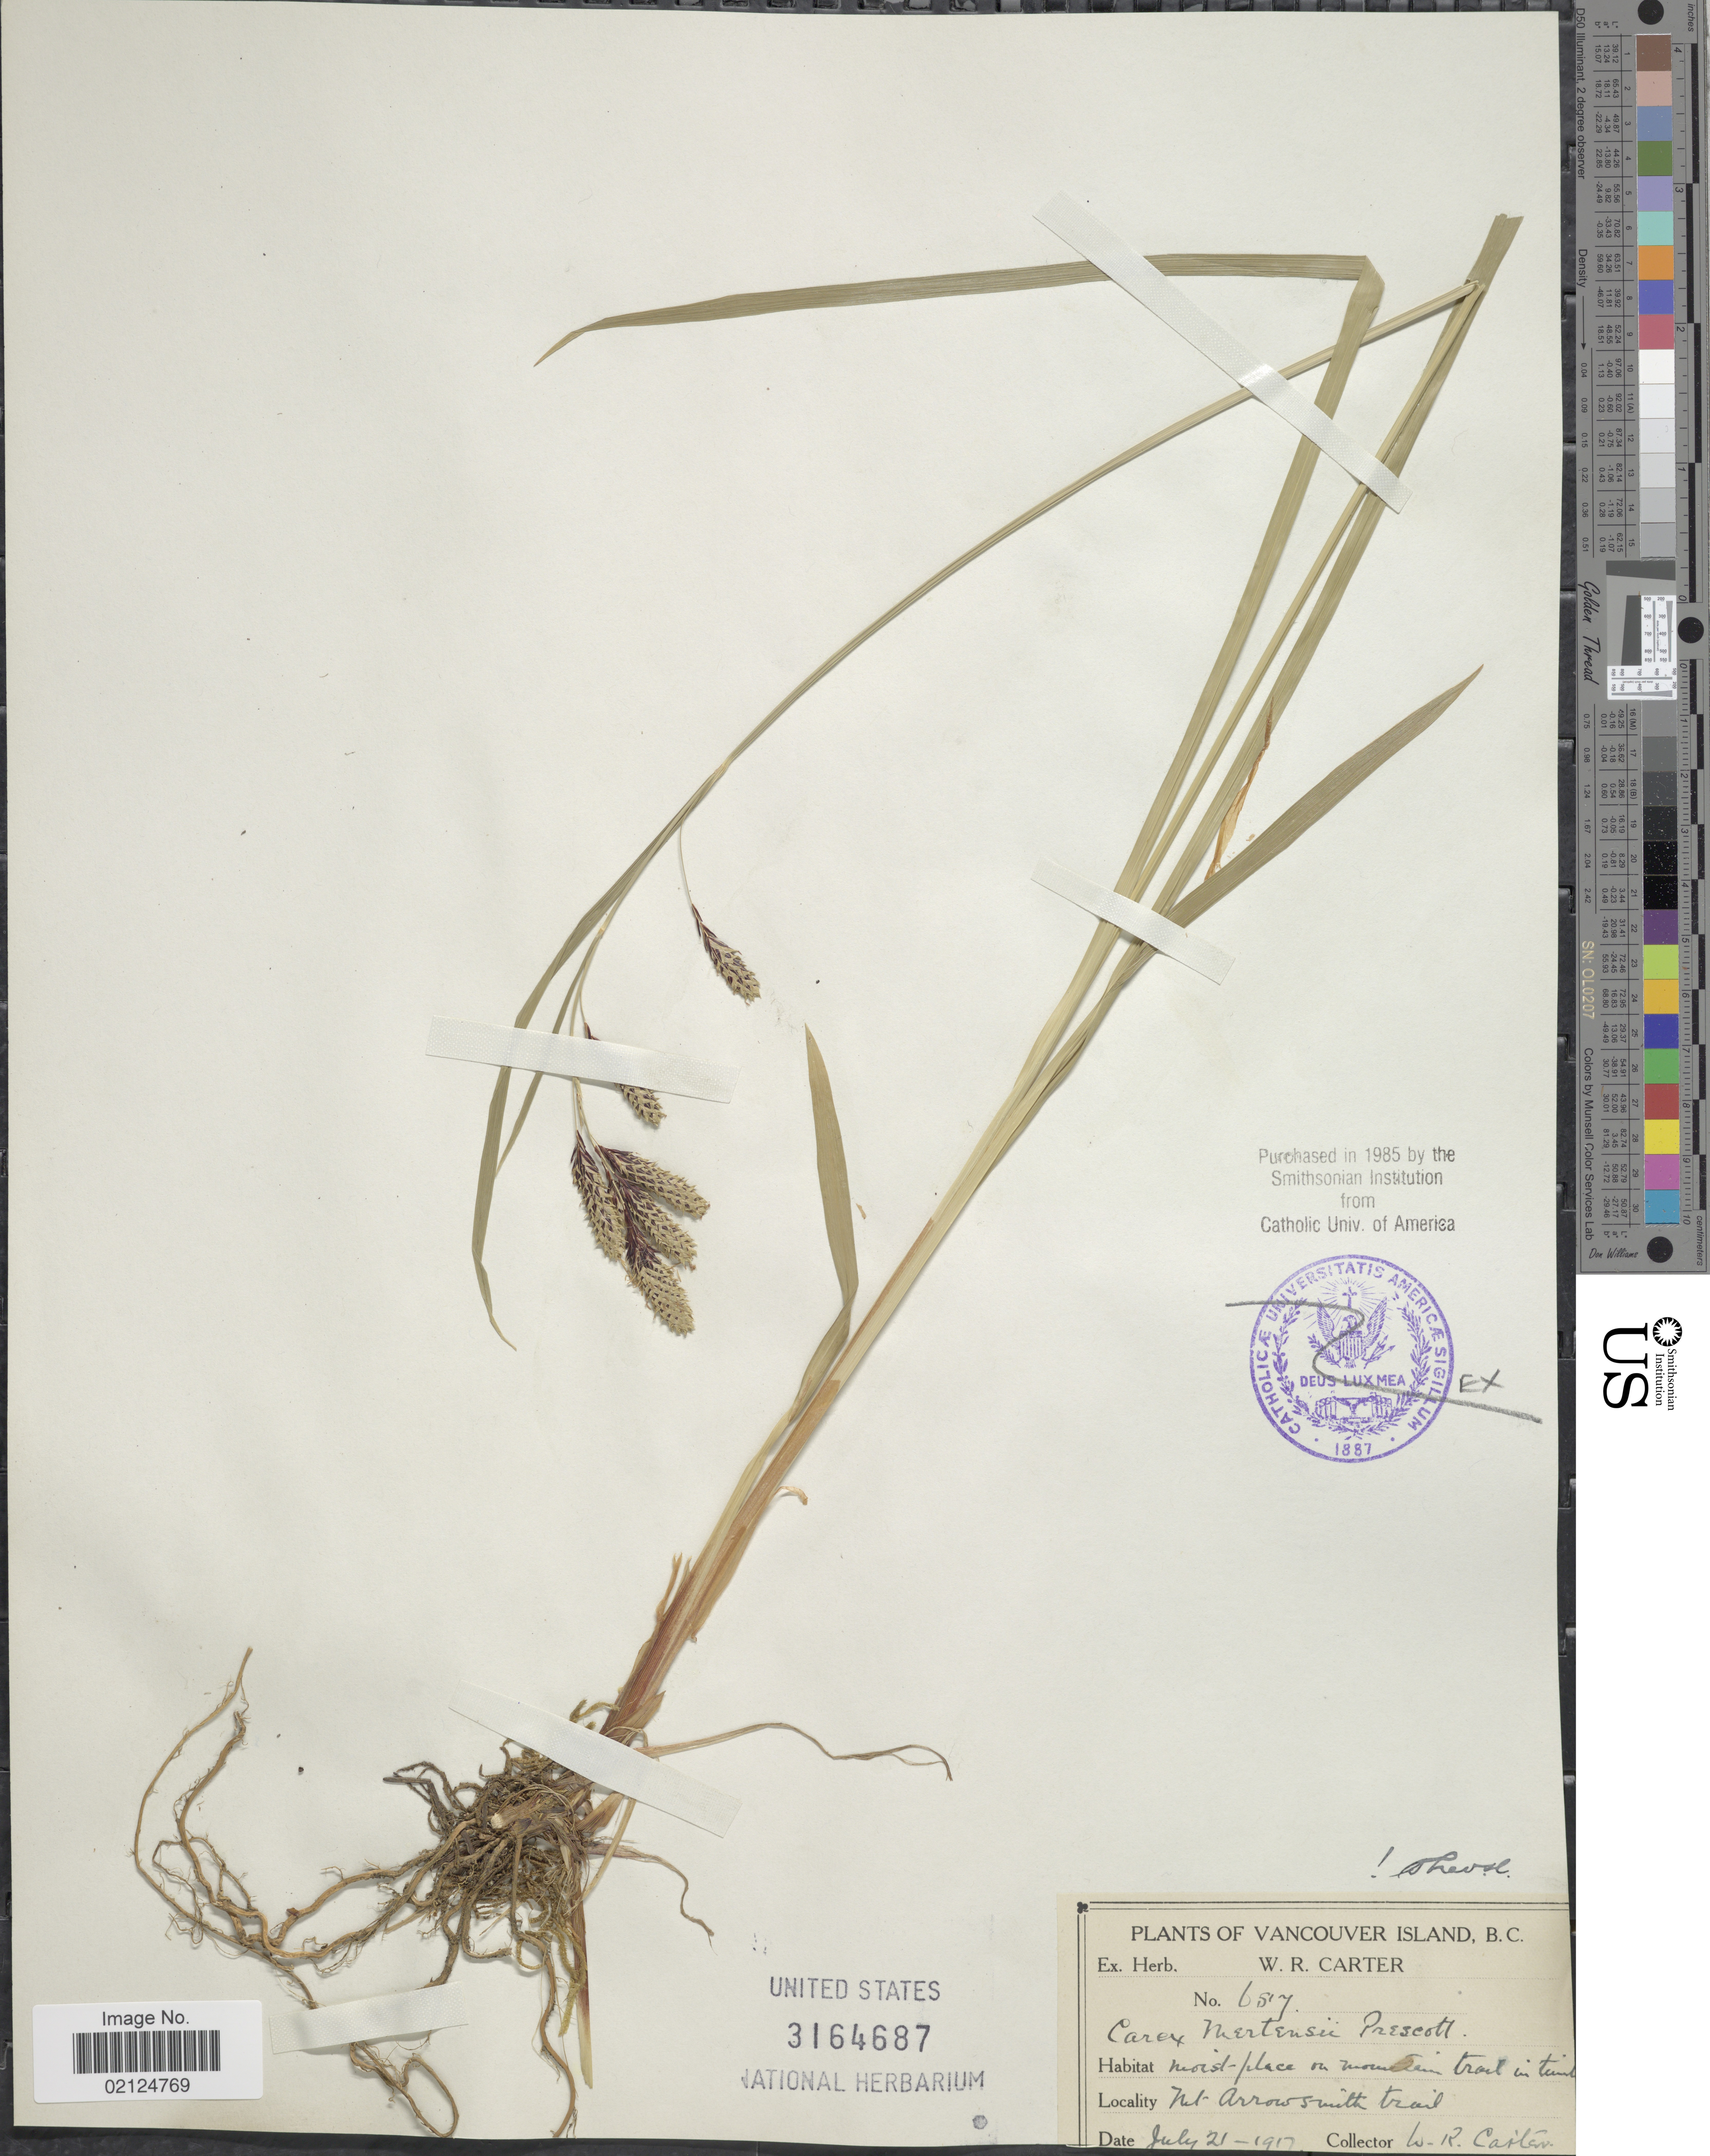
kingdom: Plantae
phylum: Tracheophyta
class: Liliopsida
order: Poales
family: Cyperaceae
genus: Carex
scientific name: Carex mertensii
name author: J.D. Prescott ex Bong.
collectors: W. R. Carter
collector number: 6517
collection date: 1917-07-21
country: Canada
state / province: British Columbia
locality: Vancouver Island. Mt. Arrowsmith trail. On mountain trail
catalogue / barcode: US 3164687